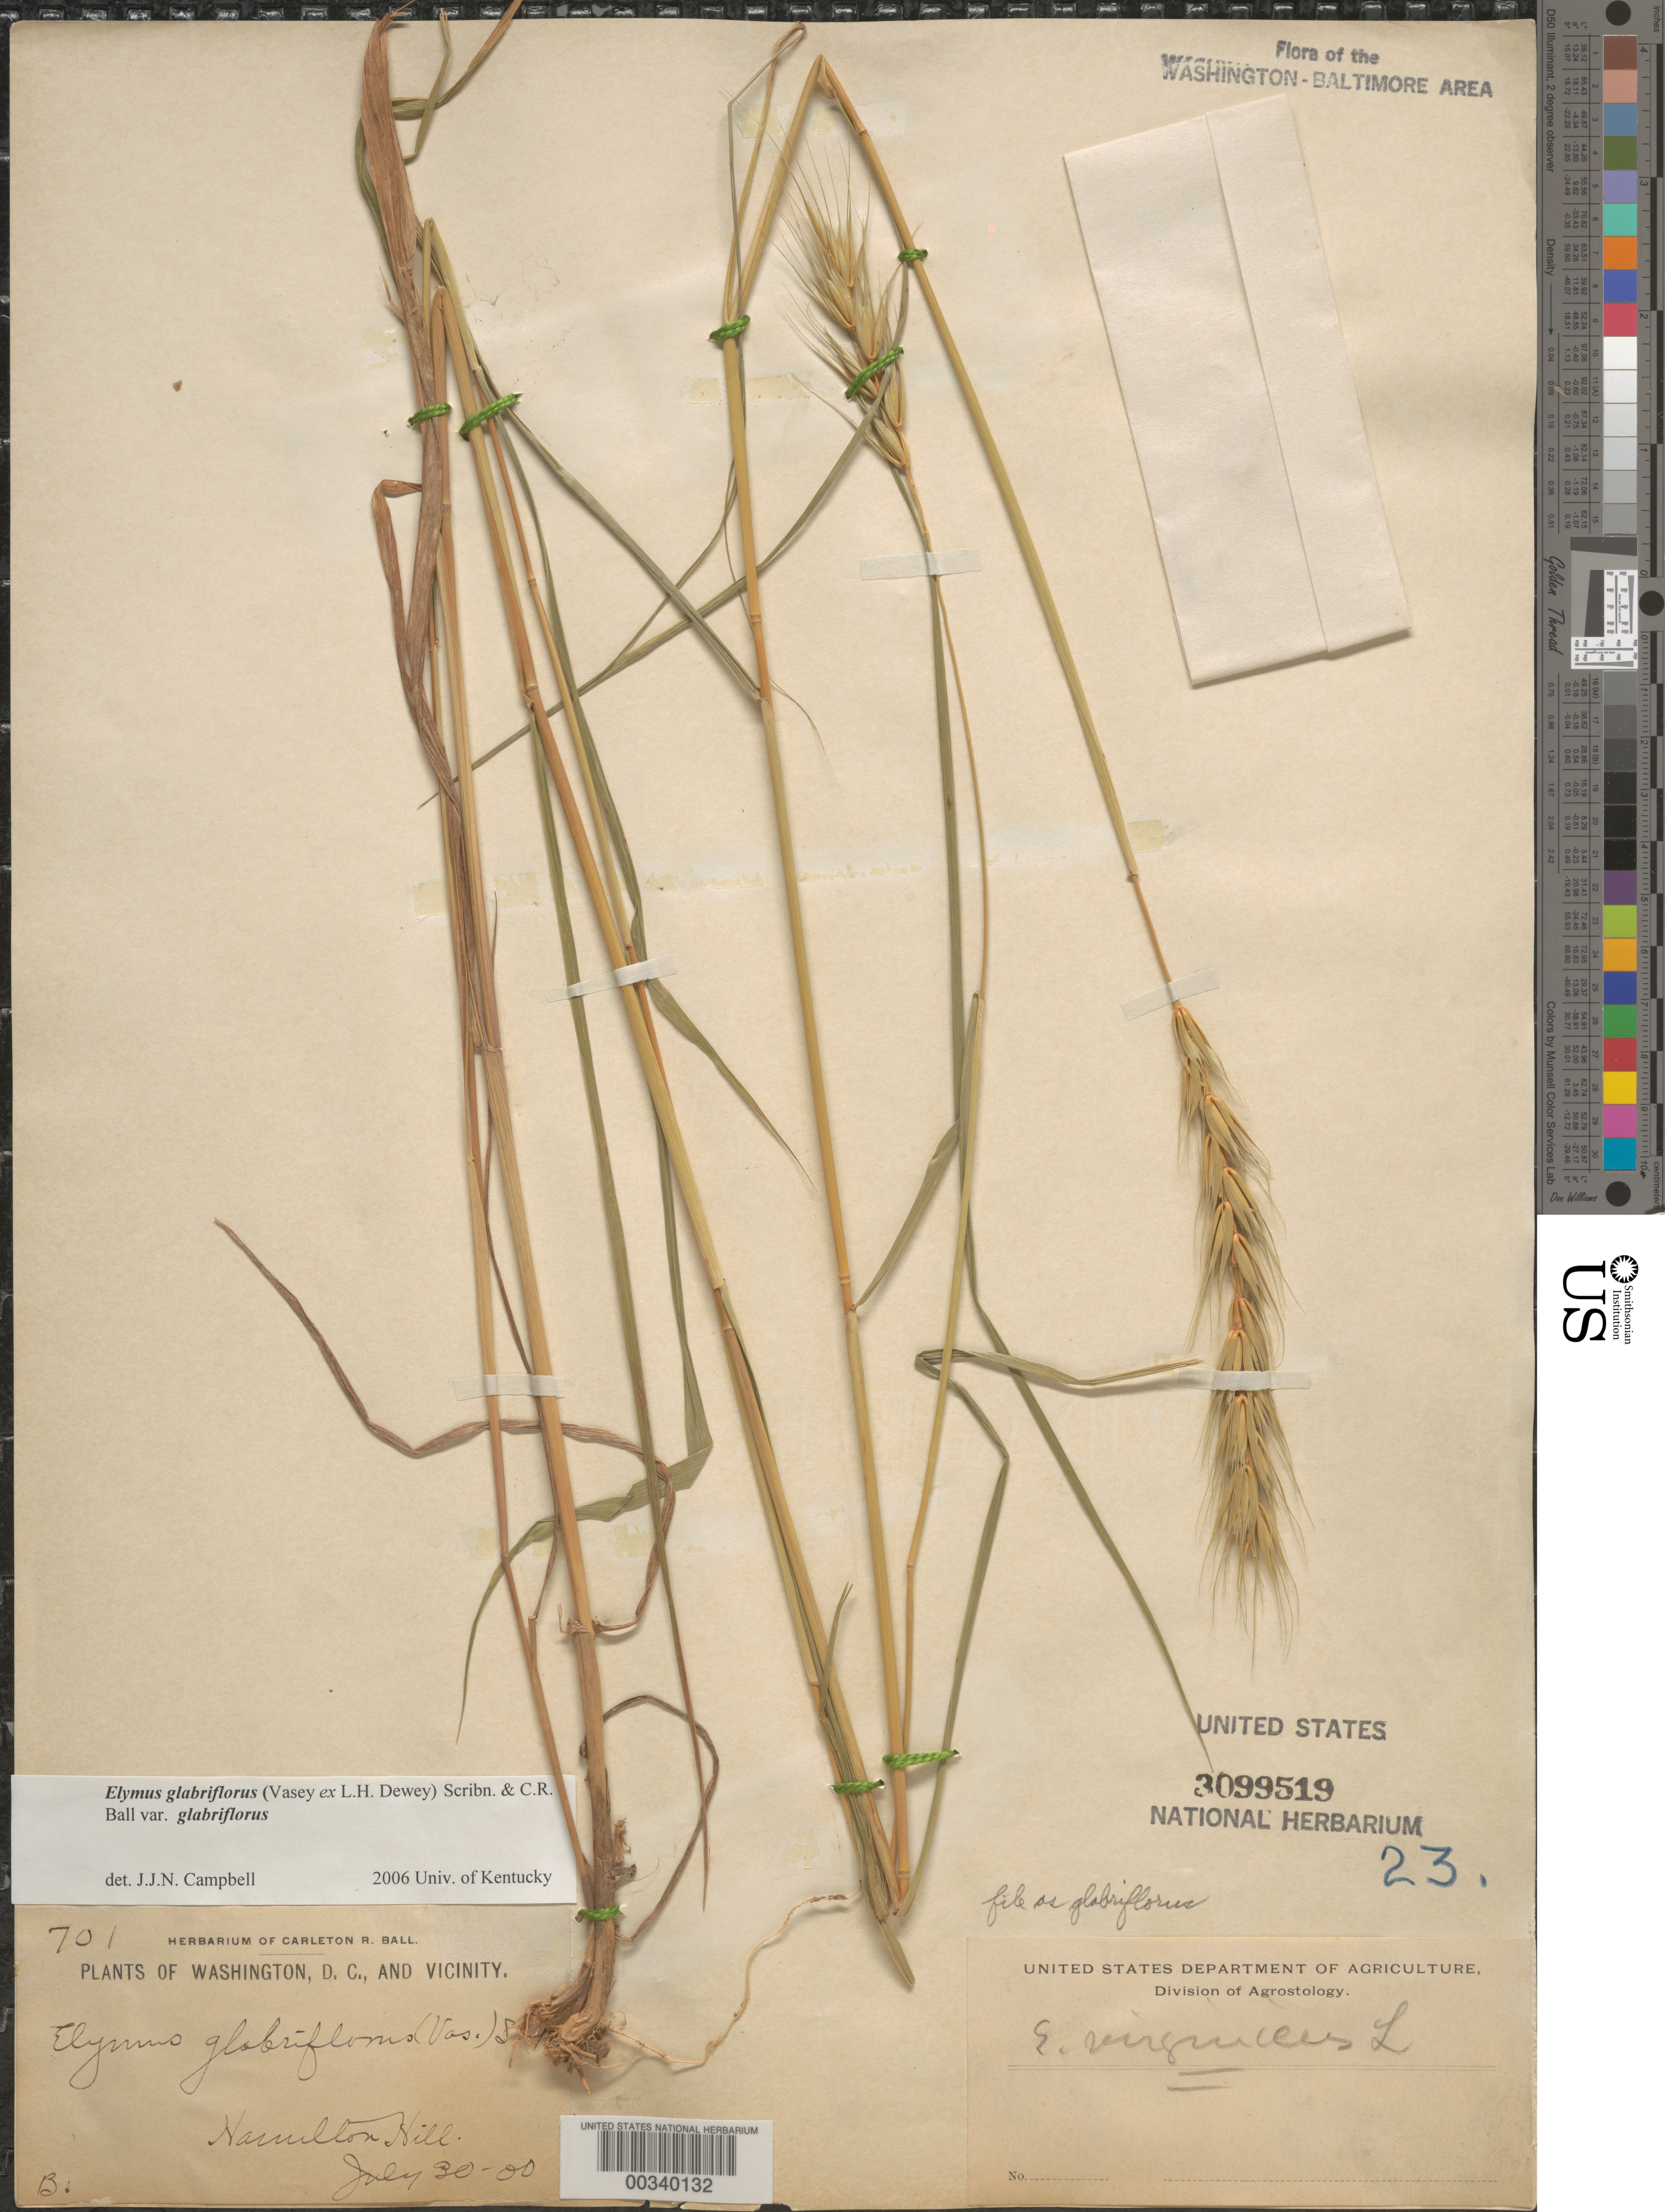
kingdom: Plantae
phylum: Tracheophyta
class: Liliopsida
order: Poales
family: Poaceae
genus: Elymus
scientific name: Elymus glabriflorus var. glabriflorus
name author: (Vasey ex L.H. Dewey) Scribn. & C.R. Ball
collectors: C. R. Ball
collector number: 701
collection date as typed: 30 Jul 1900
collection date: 1900-07-30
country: United States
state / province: District of Columbia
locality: Hamilton Hill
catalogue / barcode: US 3099519